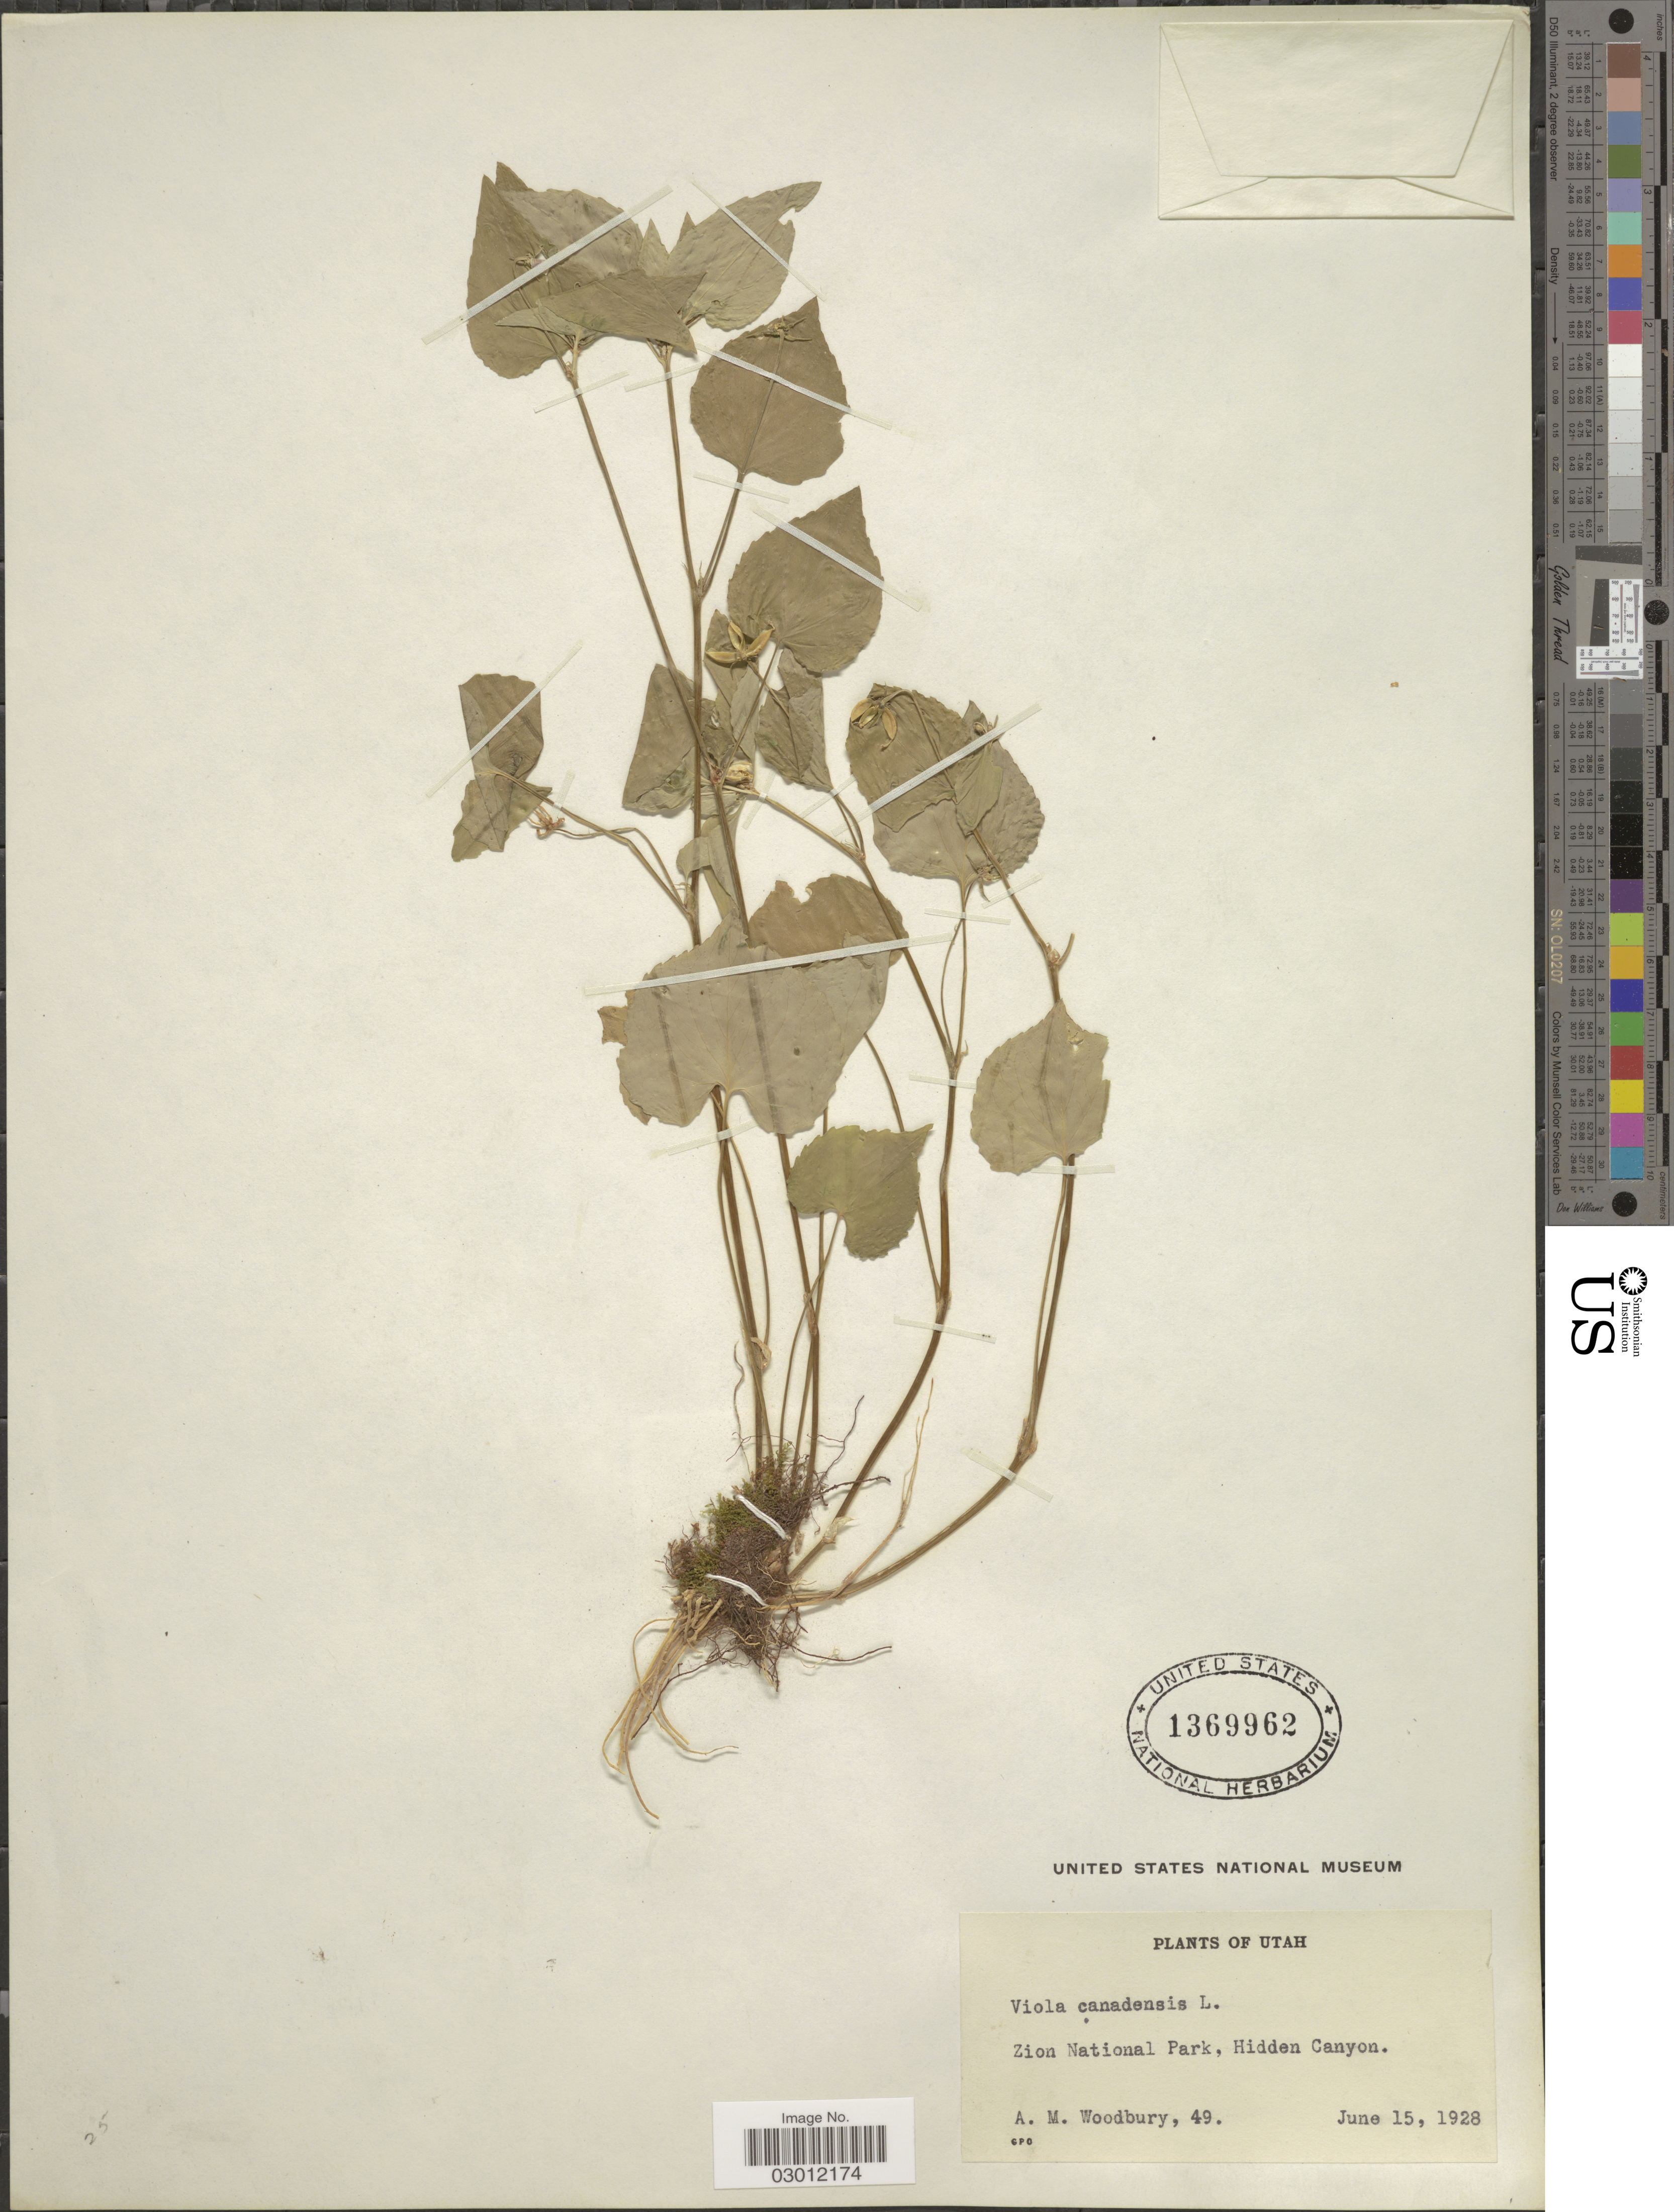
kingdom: Plantae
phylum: Tracheophyta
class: Magnoliopsida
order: Malpighiales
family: Violaceae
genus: Viola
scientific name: Viola canadensis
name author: L.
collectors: A. M. Woodbury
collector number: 49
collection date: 1928-06-15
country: United States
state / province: Utah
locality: Zion National Park, Hidden Canyon.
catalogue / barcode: US 1369962